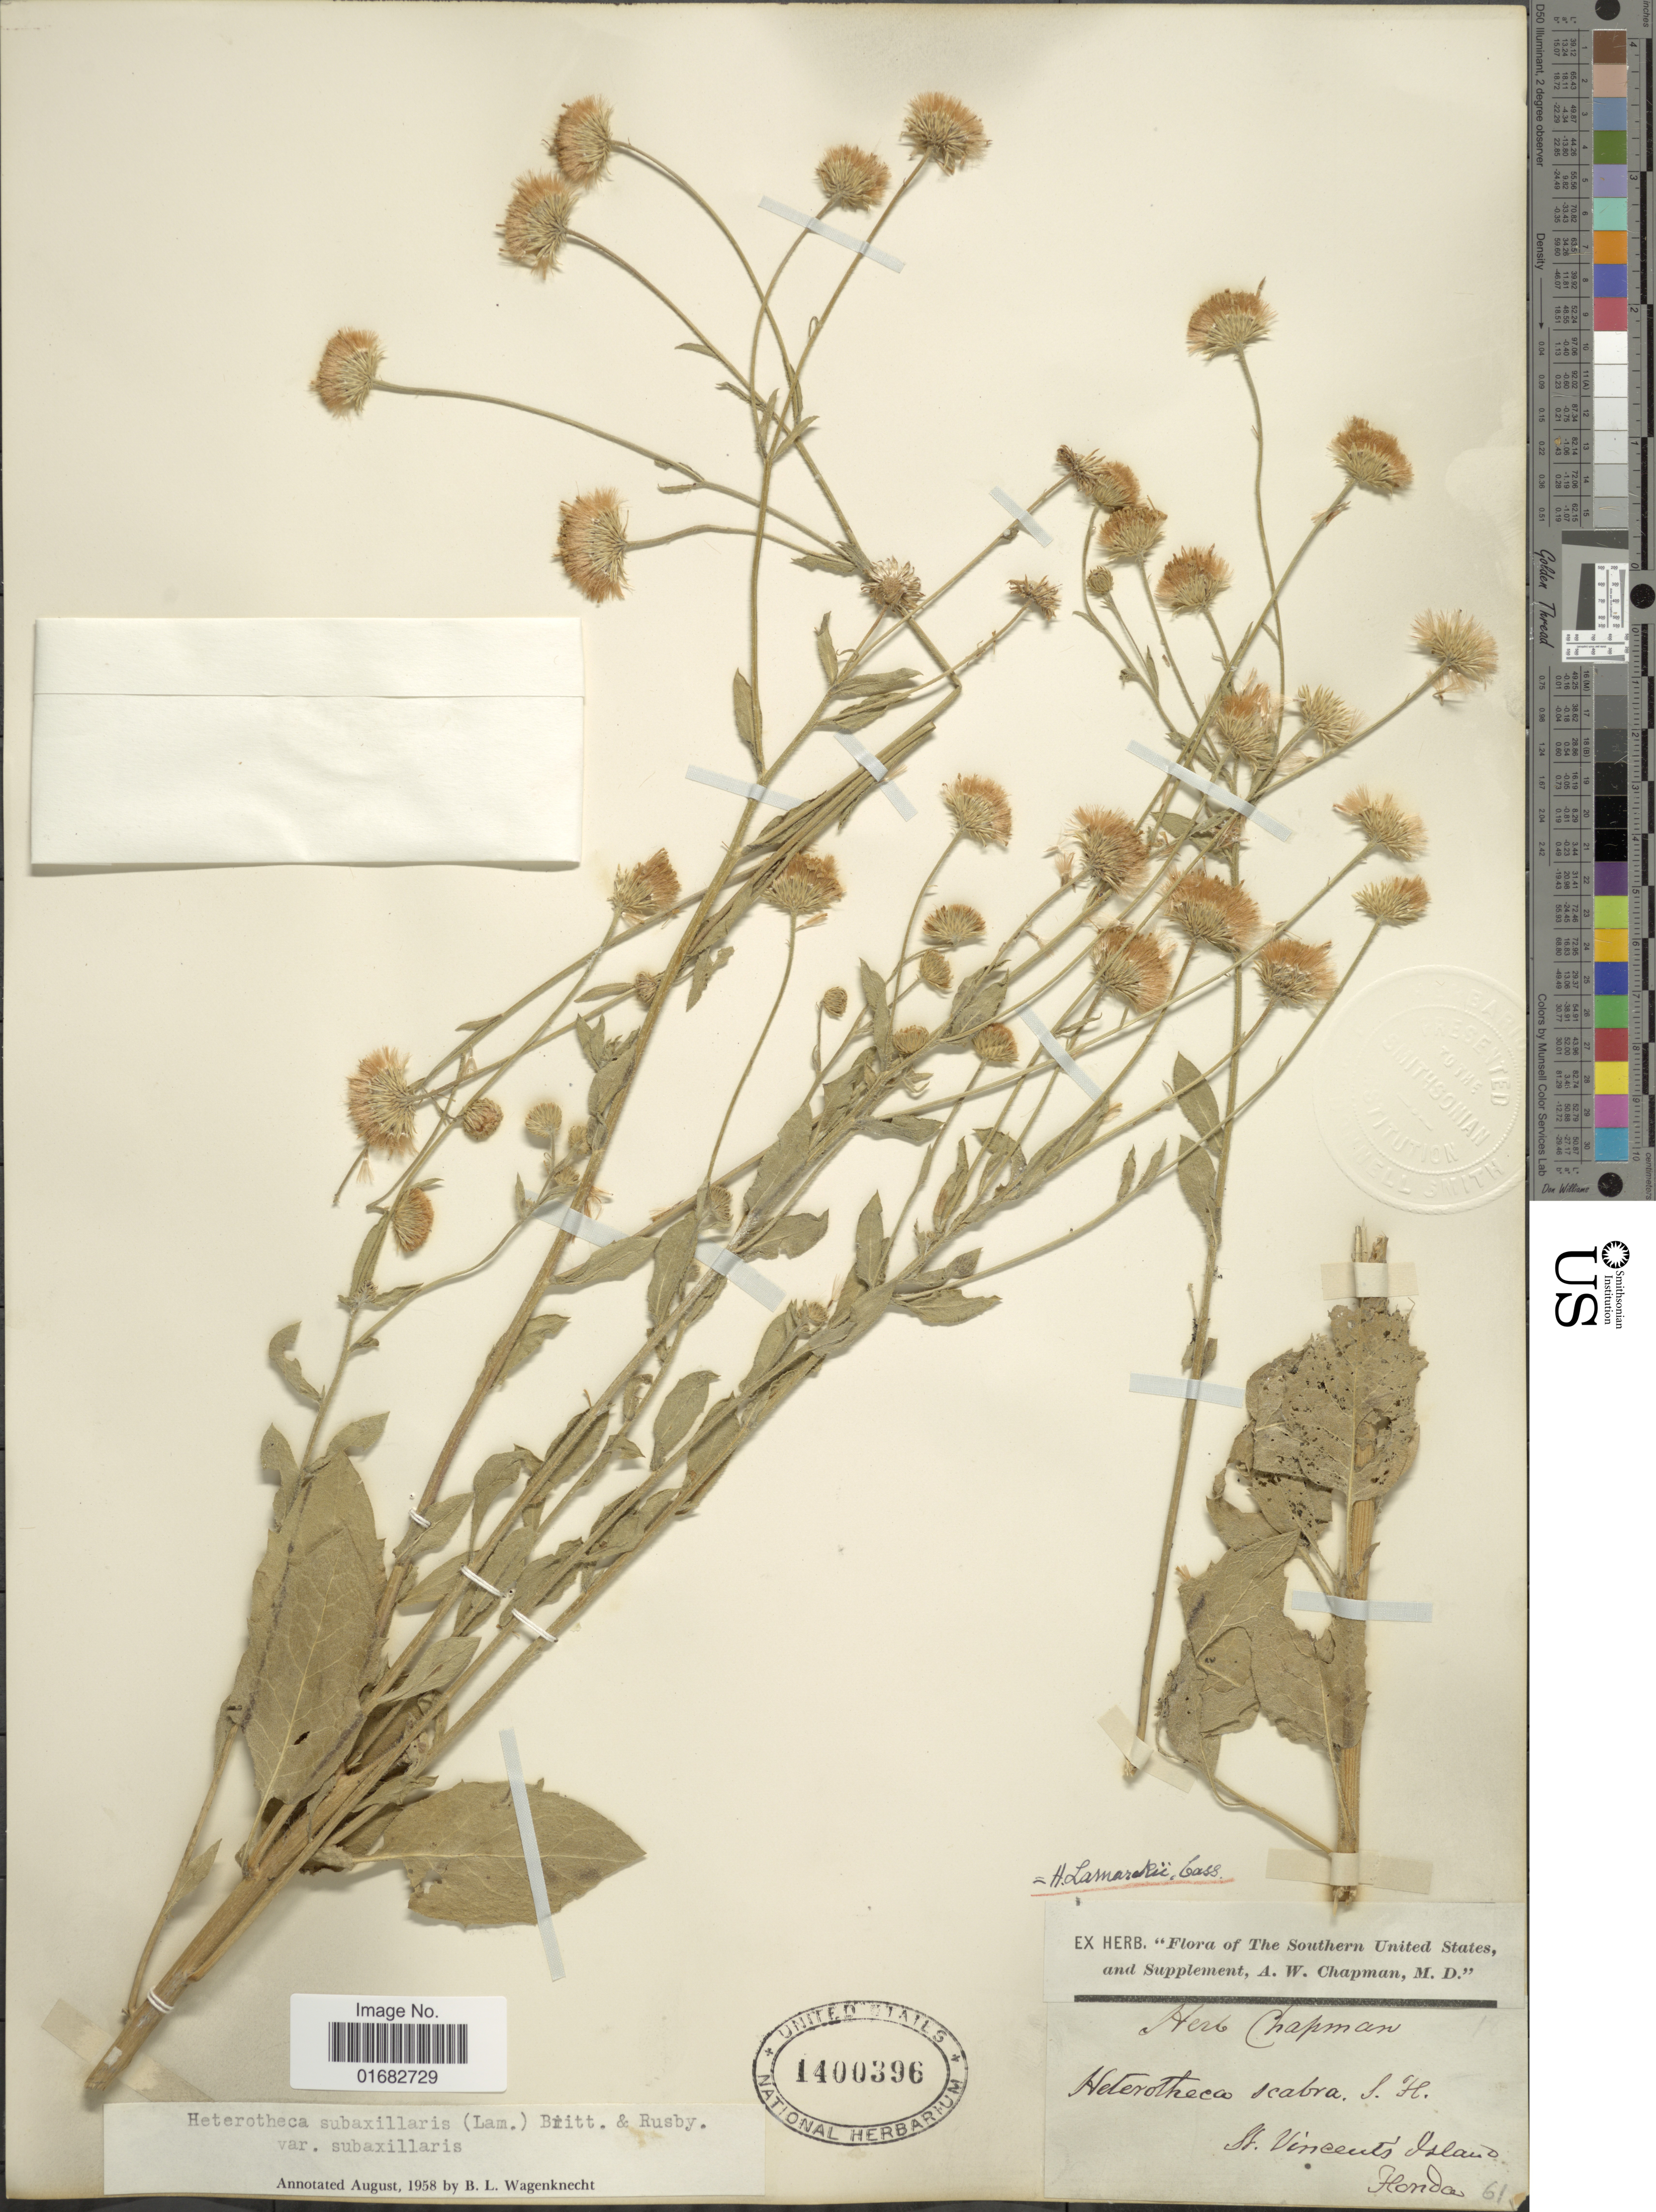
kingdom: Plantae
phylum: Tracheophyta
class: Magnoliopsida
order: Asterales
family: Asteraceae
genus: Heterotheca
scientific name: Heterotheca subaxillaris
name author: (Lam.) Britton & Rusby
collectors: ex herb. A.W. Chapman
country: United States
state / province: Florida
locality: The Southern United States and Supplement. St. Vincent's Island, Florida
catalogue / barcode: US 1400396